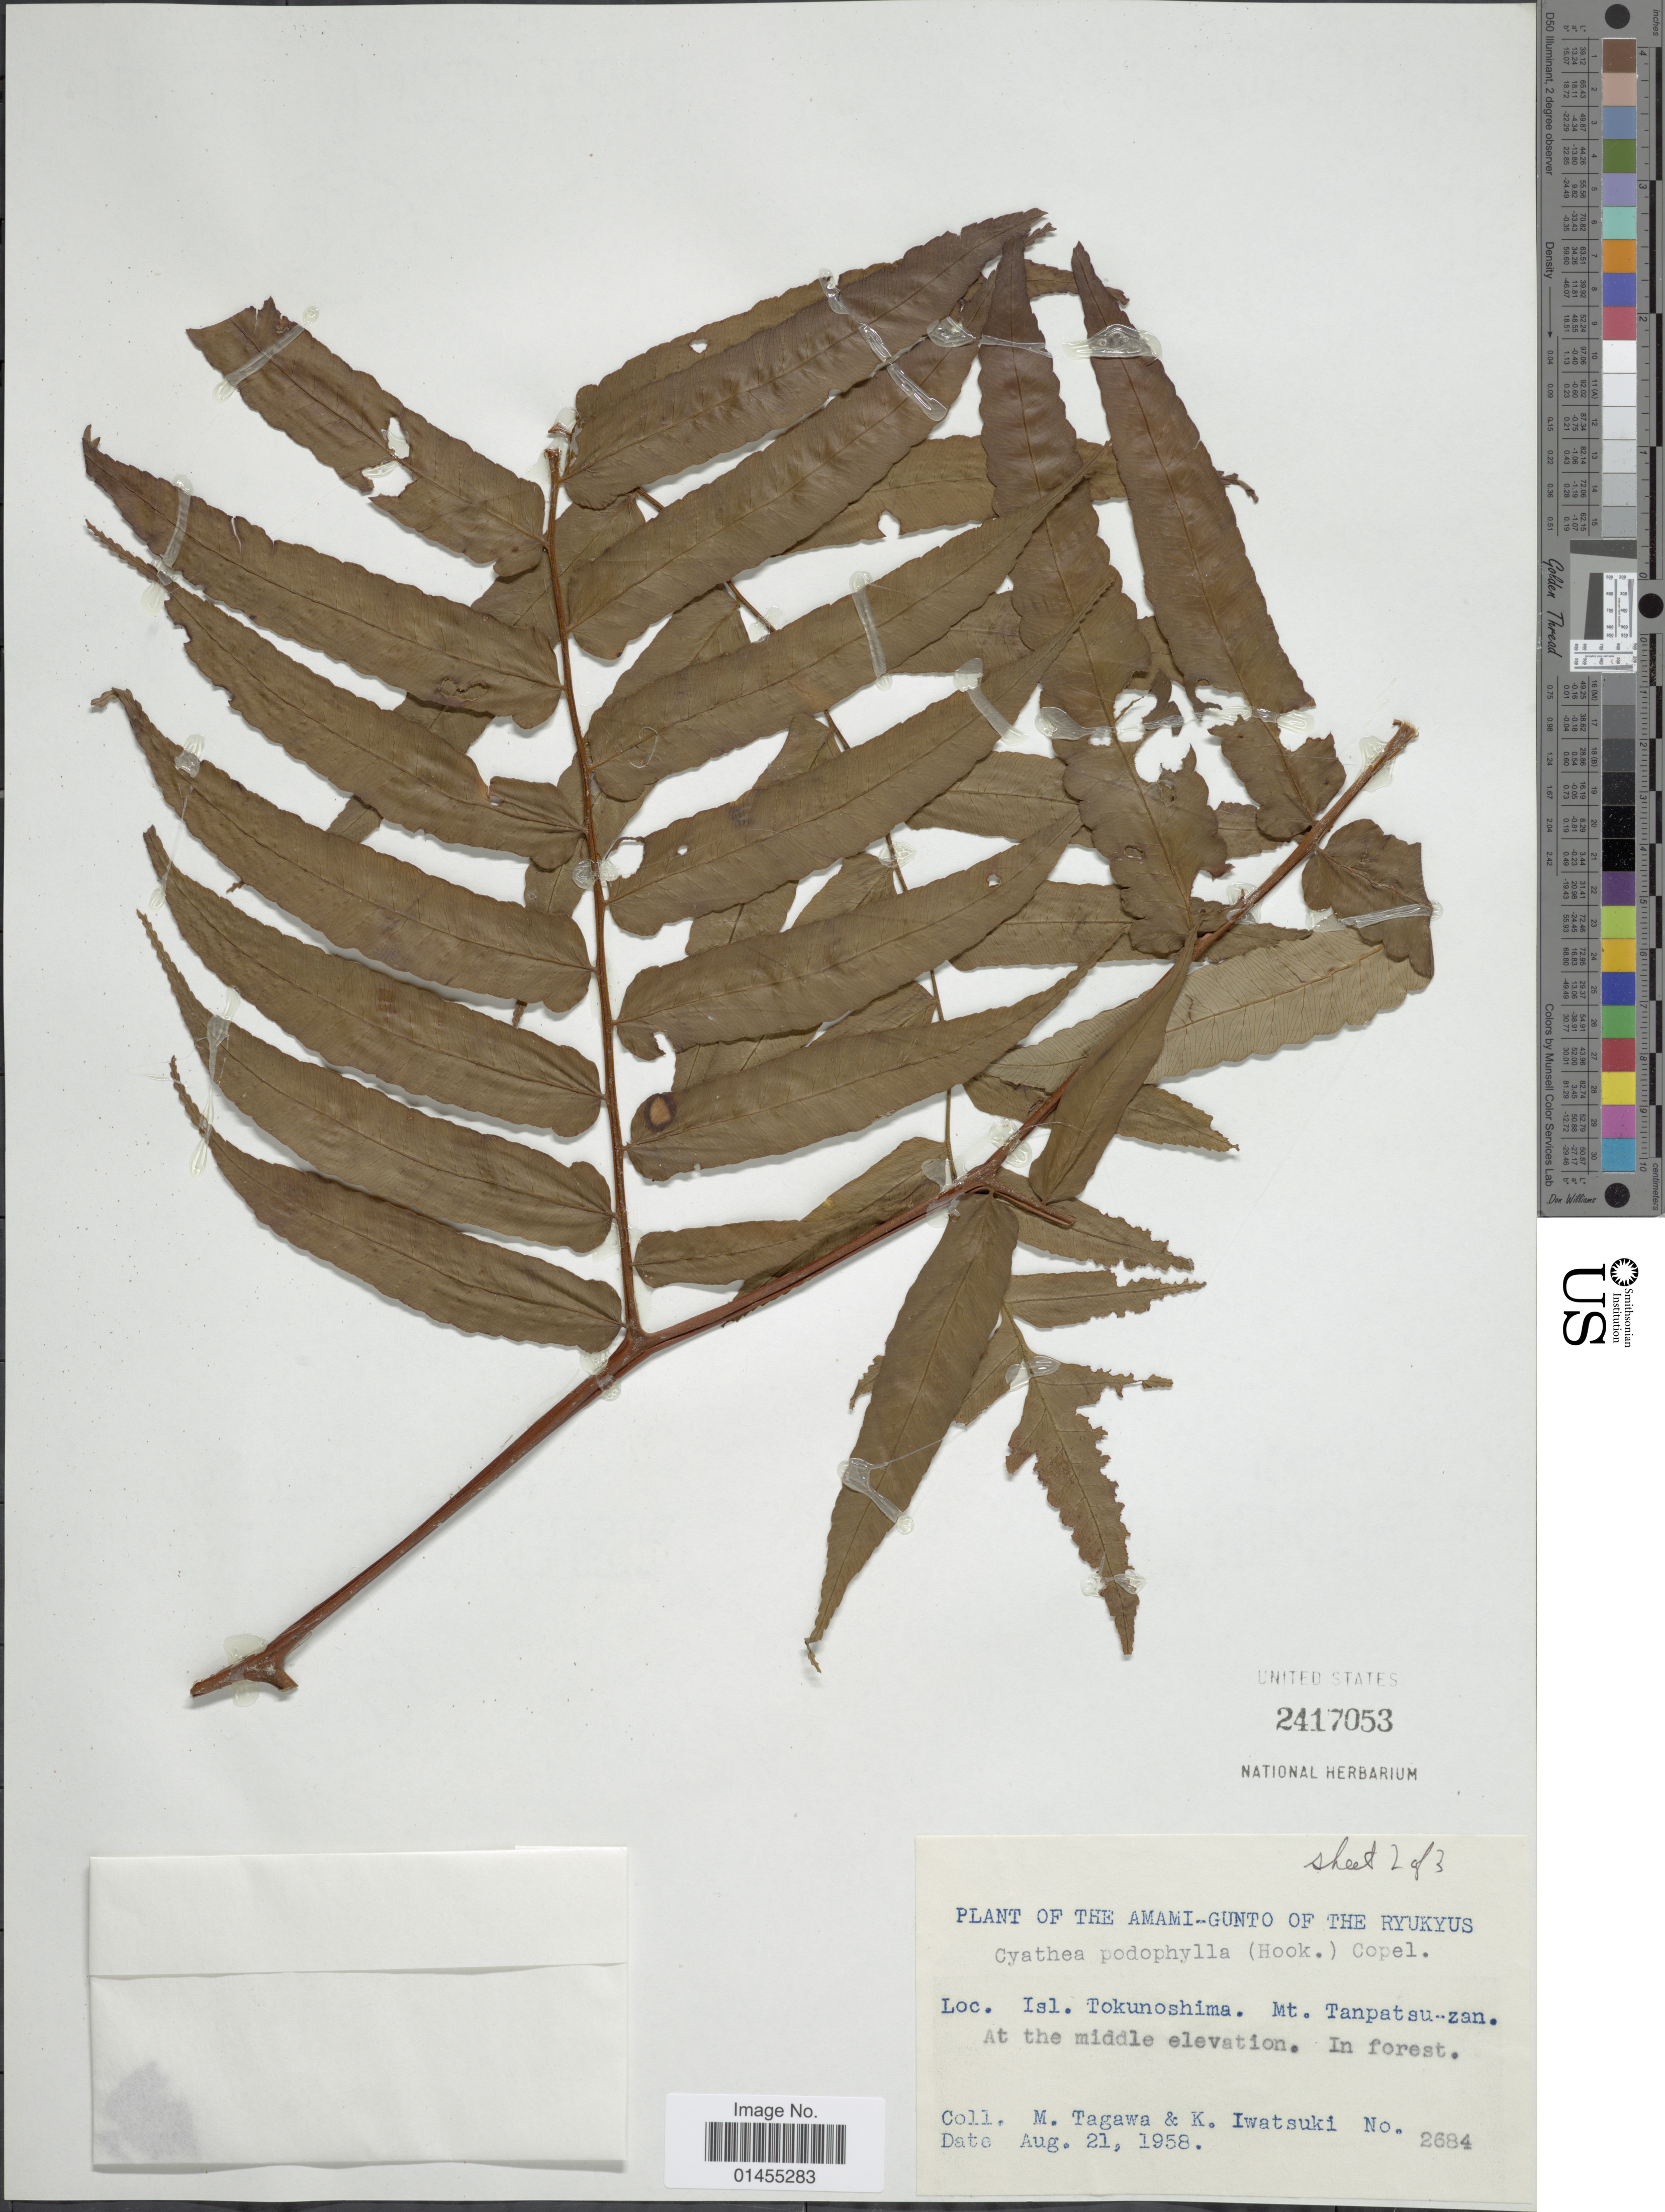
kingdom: Plantae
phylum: Tracheophyta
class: Polypodiopsida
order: Cyatheales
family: Cyatheaceae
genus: Alsophila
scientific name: Alsophila podophylla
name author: Hook.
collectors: M. Tagawa & K. Iwatsuki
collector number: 2684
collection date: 1958-08-21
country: Japan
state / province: Okinawa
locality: Amami-Gunto of the Ryukyus, Isl. Tokunoshima, Mt. Tanpatsu-zan.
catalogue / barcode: US 2417053